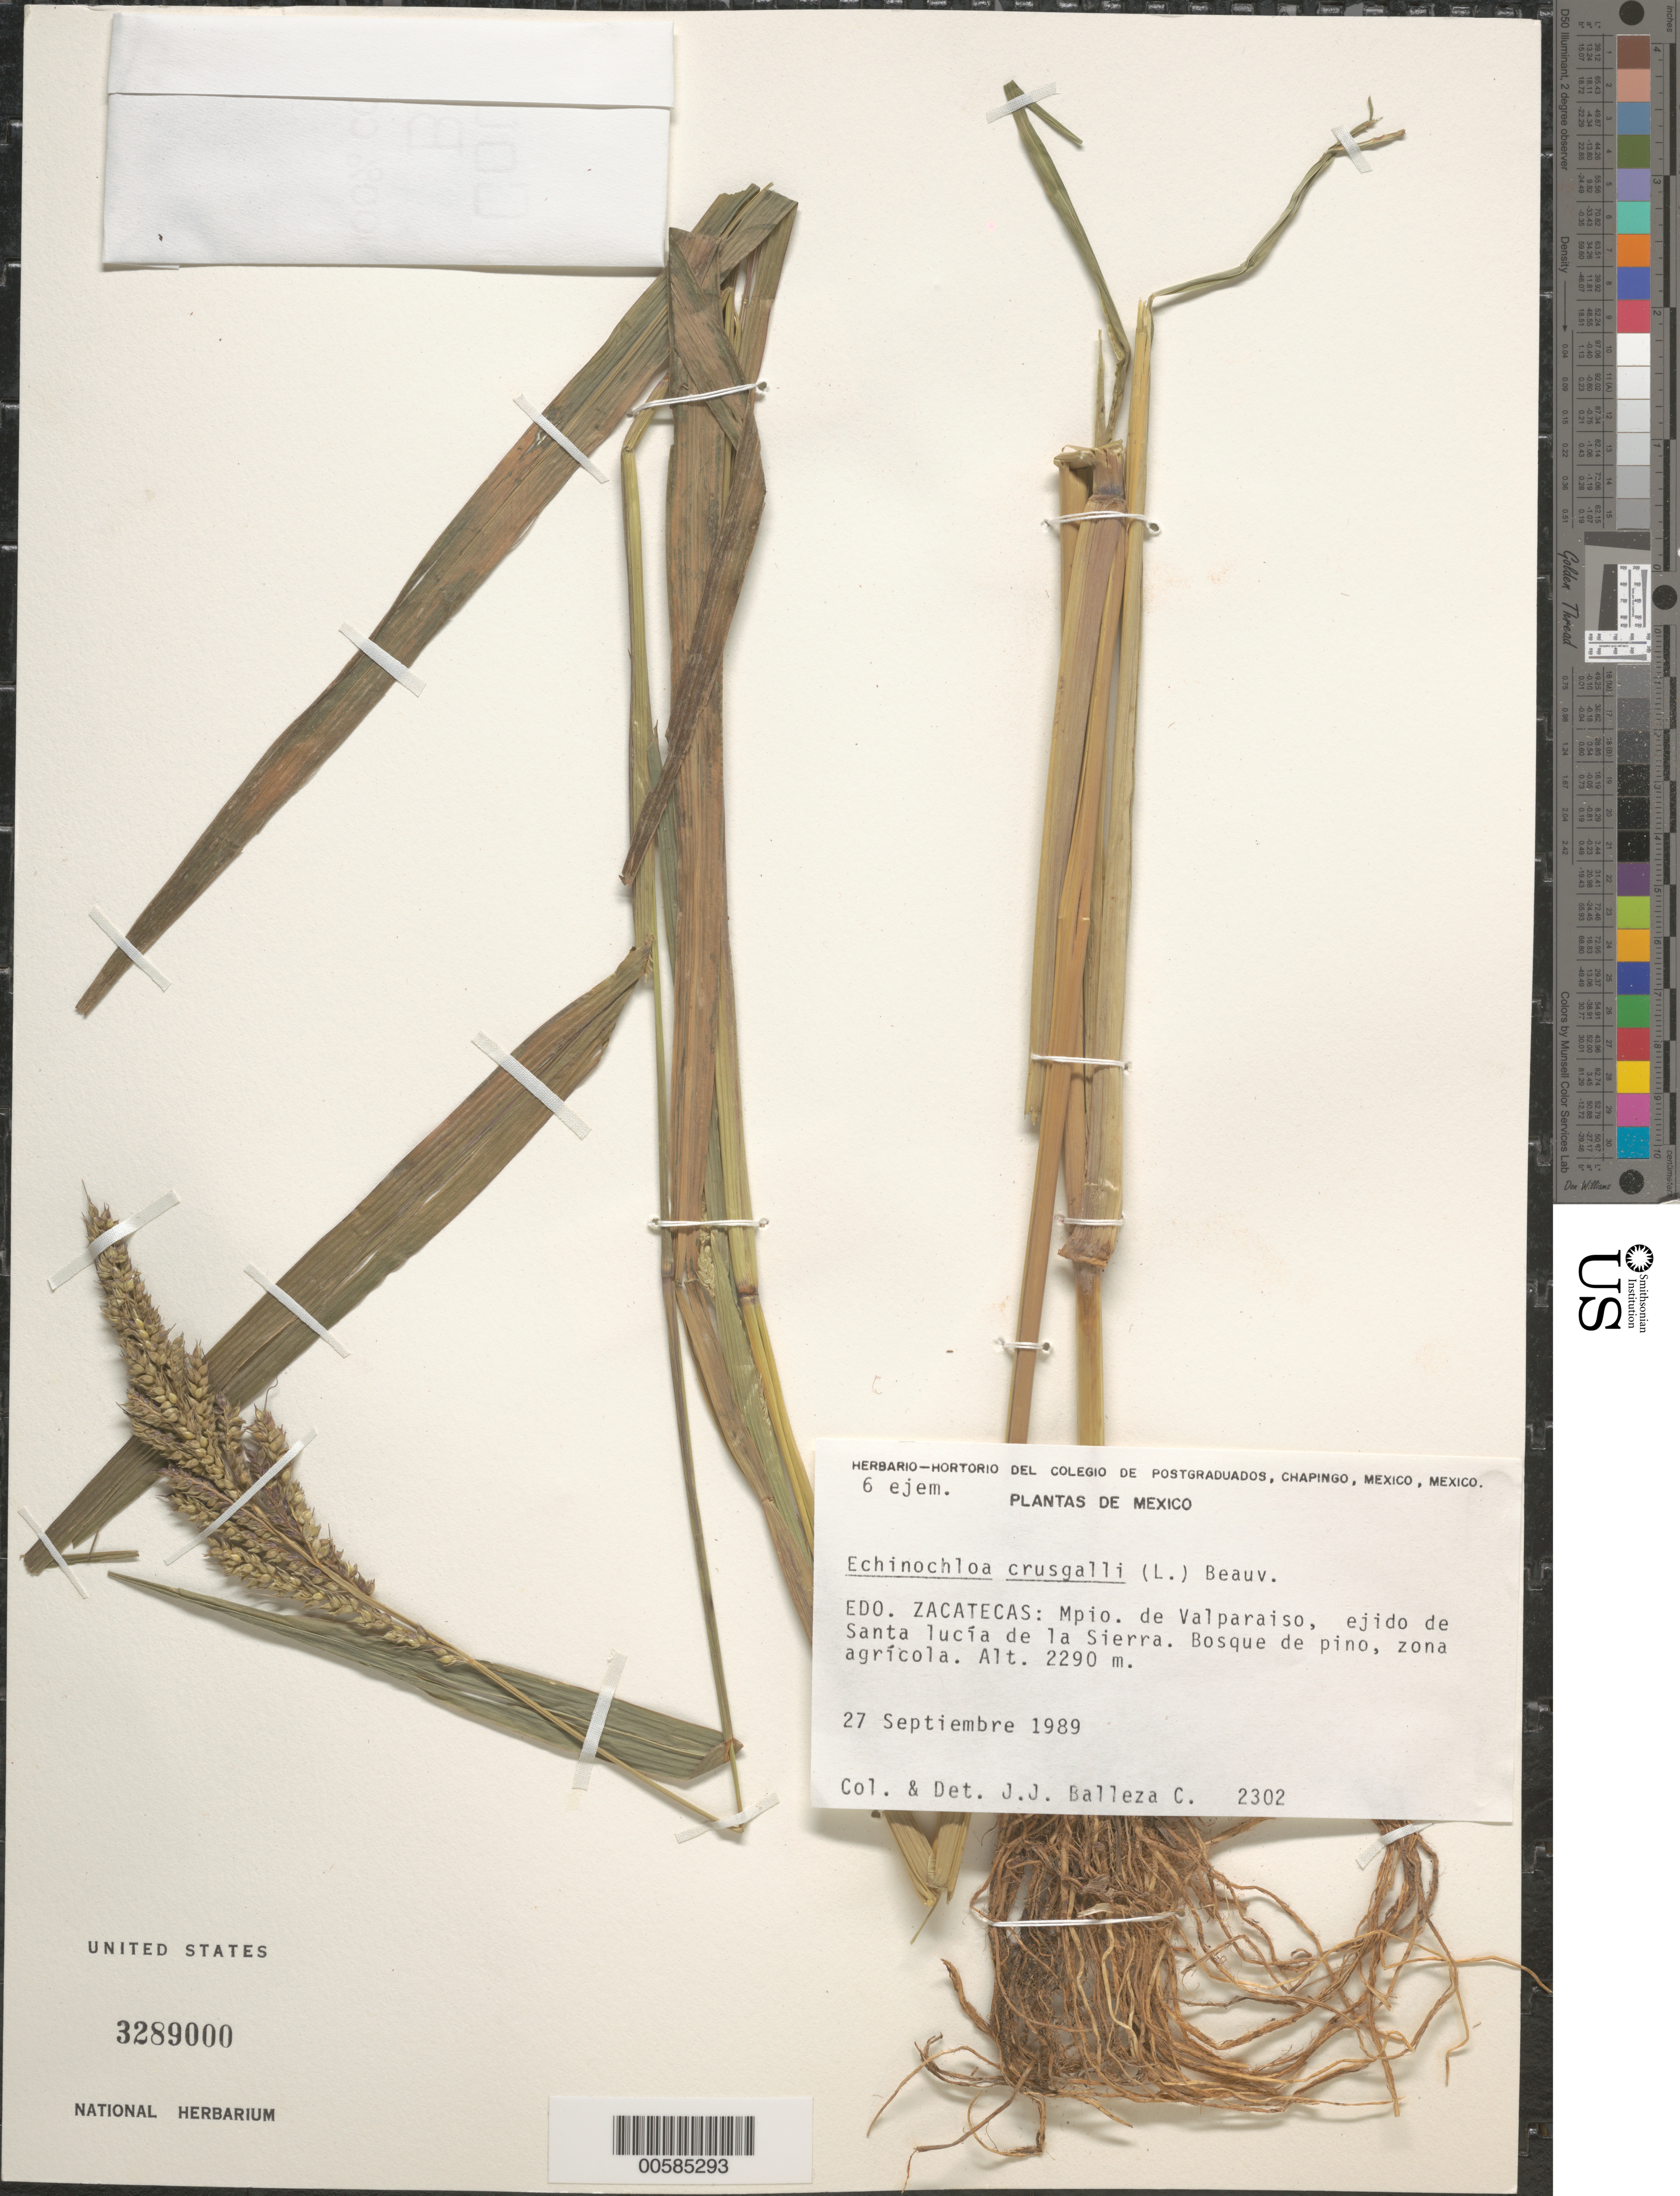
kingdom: Plantae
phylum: Tracheophyta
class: Liliopsida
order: Poales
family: Poaceae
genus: Echinochloa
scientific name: Echinochloa crus-galli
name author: (L.) P. Beauv.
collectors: J. J. Balleza C.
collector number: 2302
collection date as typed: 27 Sep 1989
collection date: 1989-09-27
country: Mexico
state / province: Zacatecas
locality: Mpio de Valparaiso, ejido de Santa lucfa de la Sierra.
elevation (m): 2290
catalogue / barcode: US 3289000